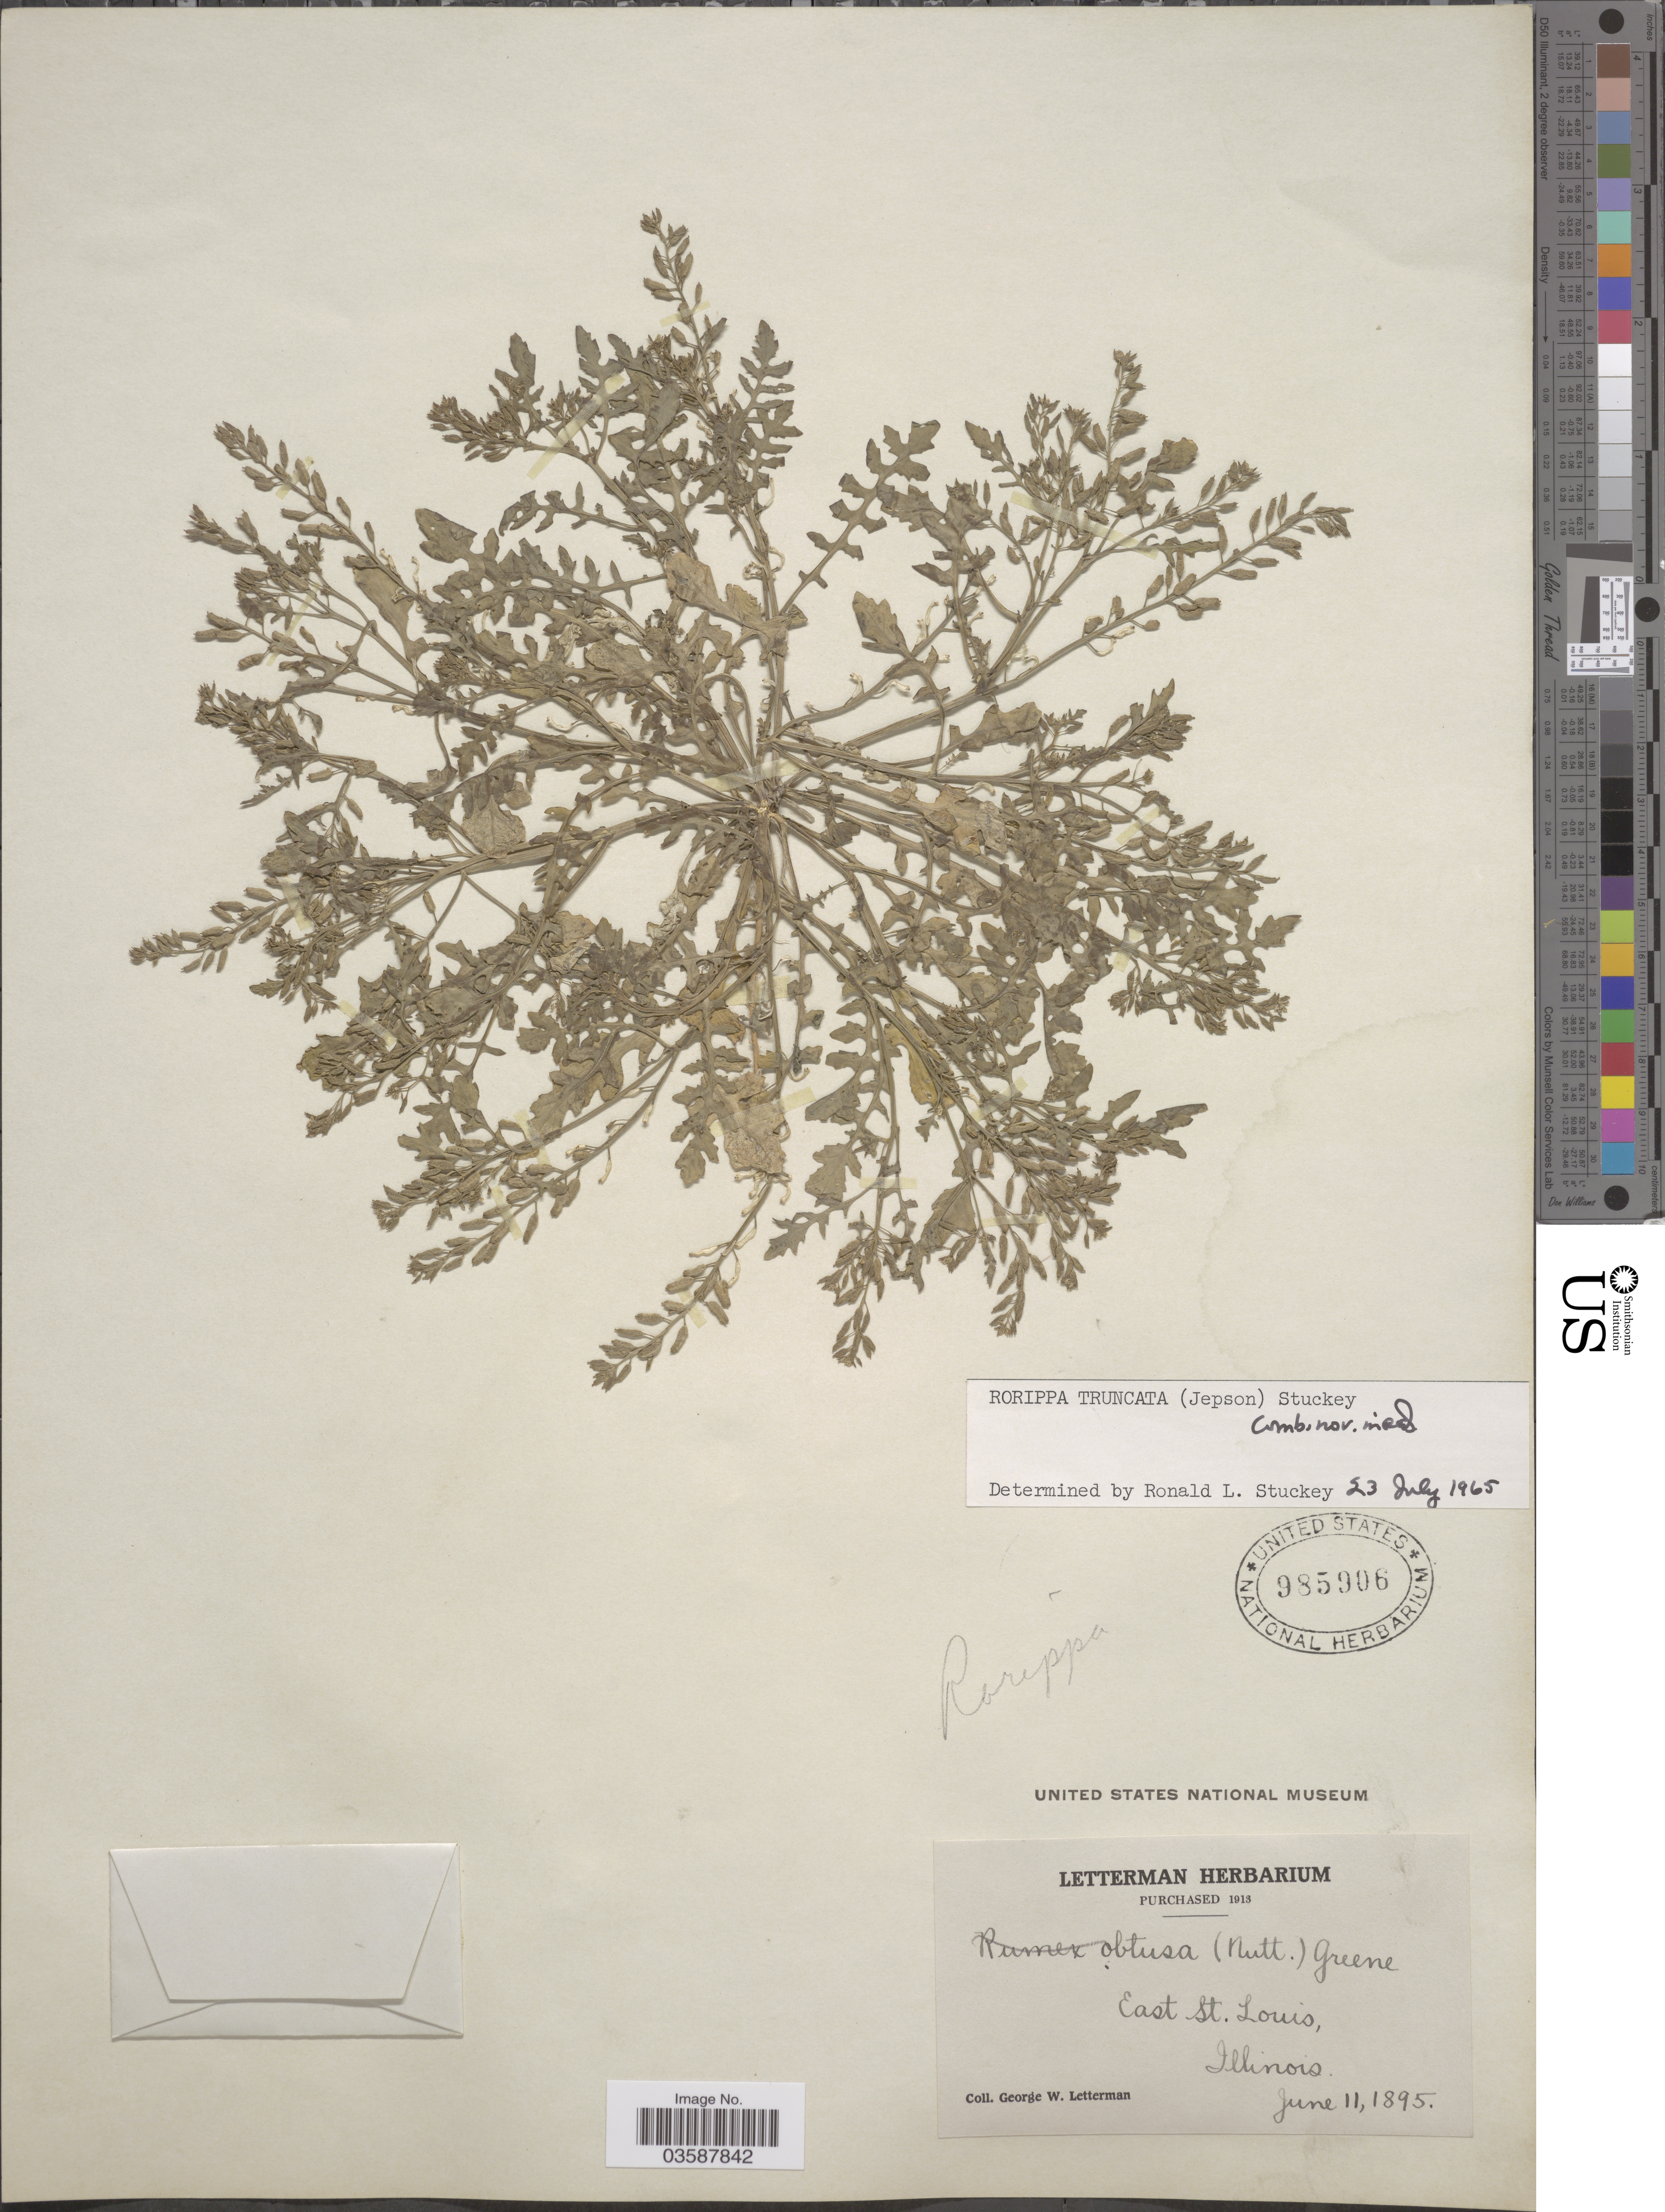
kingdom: Plantae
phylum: Tracheophyta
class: Magnoliopsida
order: Brassicales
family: Brassicaceae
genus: Rorippa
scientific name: Rorippa truncata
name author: (Jeps.) Stuckey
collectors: G. W. Letterman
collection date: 1895-06-11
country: United States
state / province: Illinois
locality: East St. Louis.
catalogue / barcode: US 985906